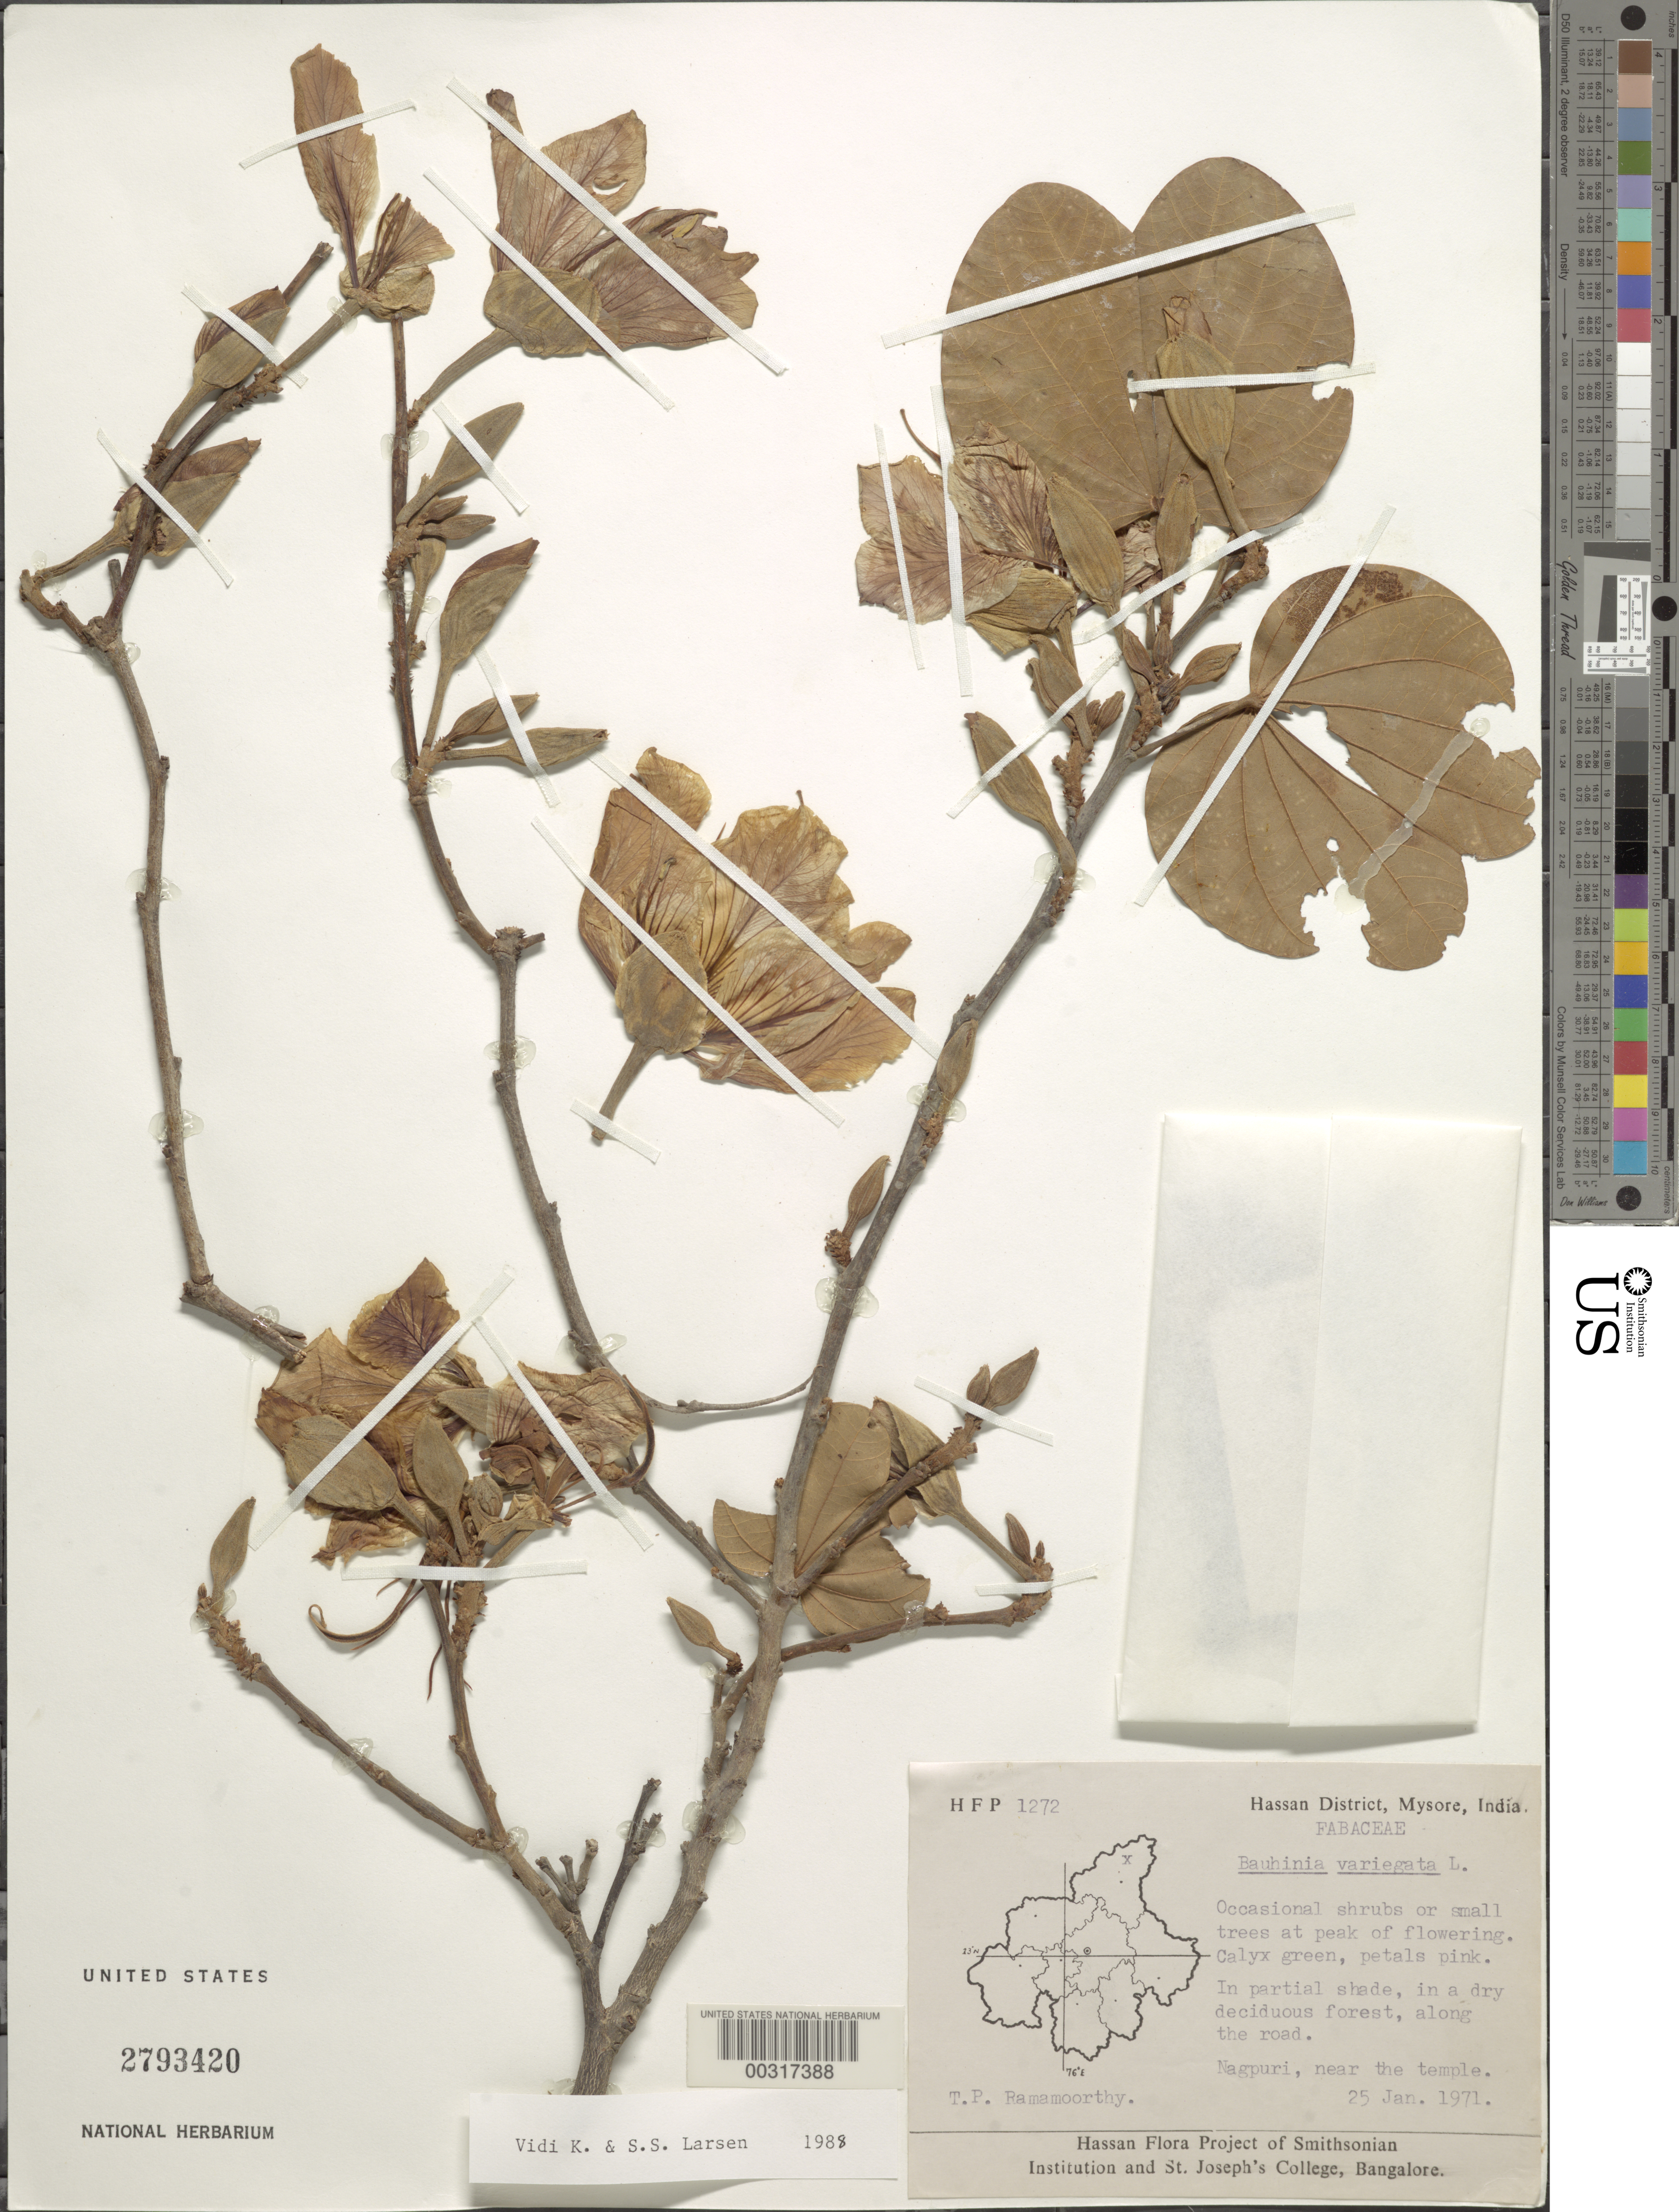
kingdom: Plantae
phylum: Tracheophyta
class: Magnoliopsida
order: Fabales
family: Fabaceae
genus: Phanera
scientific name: Phanera variegata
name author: (L.) Benth.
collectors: T. P. Ramamoorthy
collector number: Hfp 1272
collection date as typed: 25 Jan 1971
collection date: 1971-01-25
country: India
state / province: Karnataka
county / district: Hassan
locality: Nagpuri, near the temple, mysore state [mysore state = karnataka.]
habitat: In partial shade, in dry deciduous forest, along the road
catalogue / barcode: US 2793420